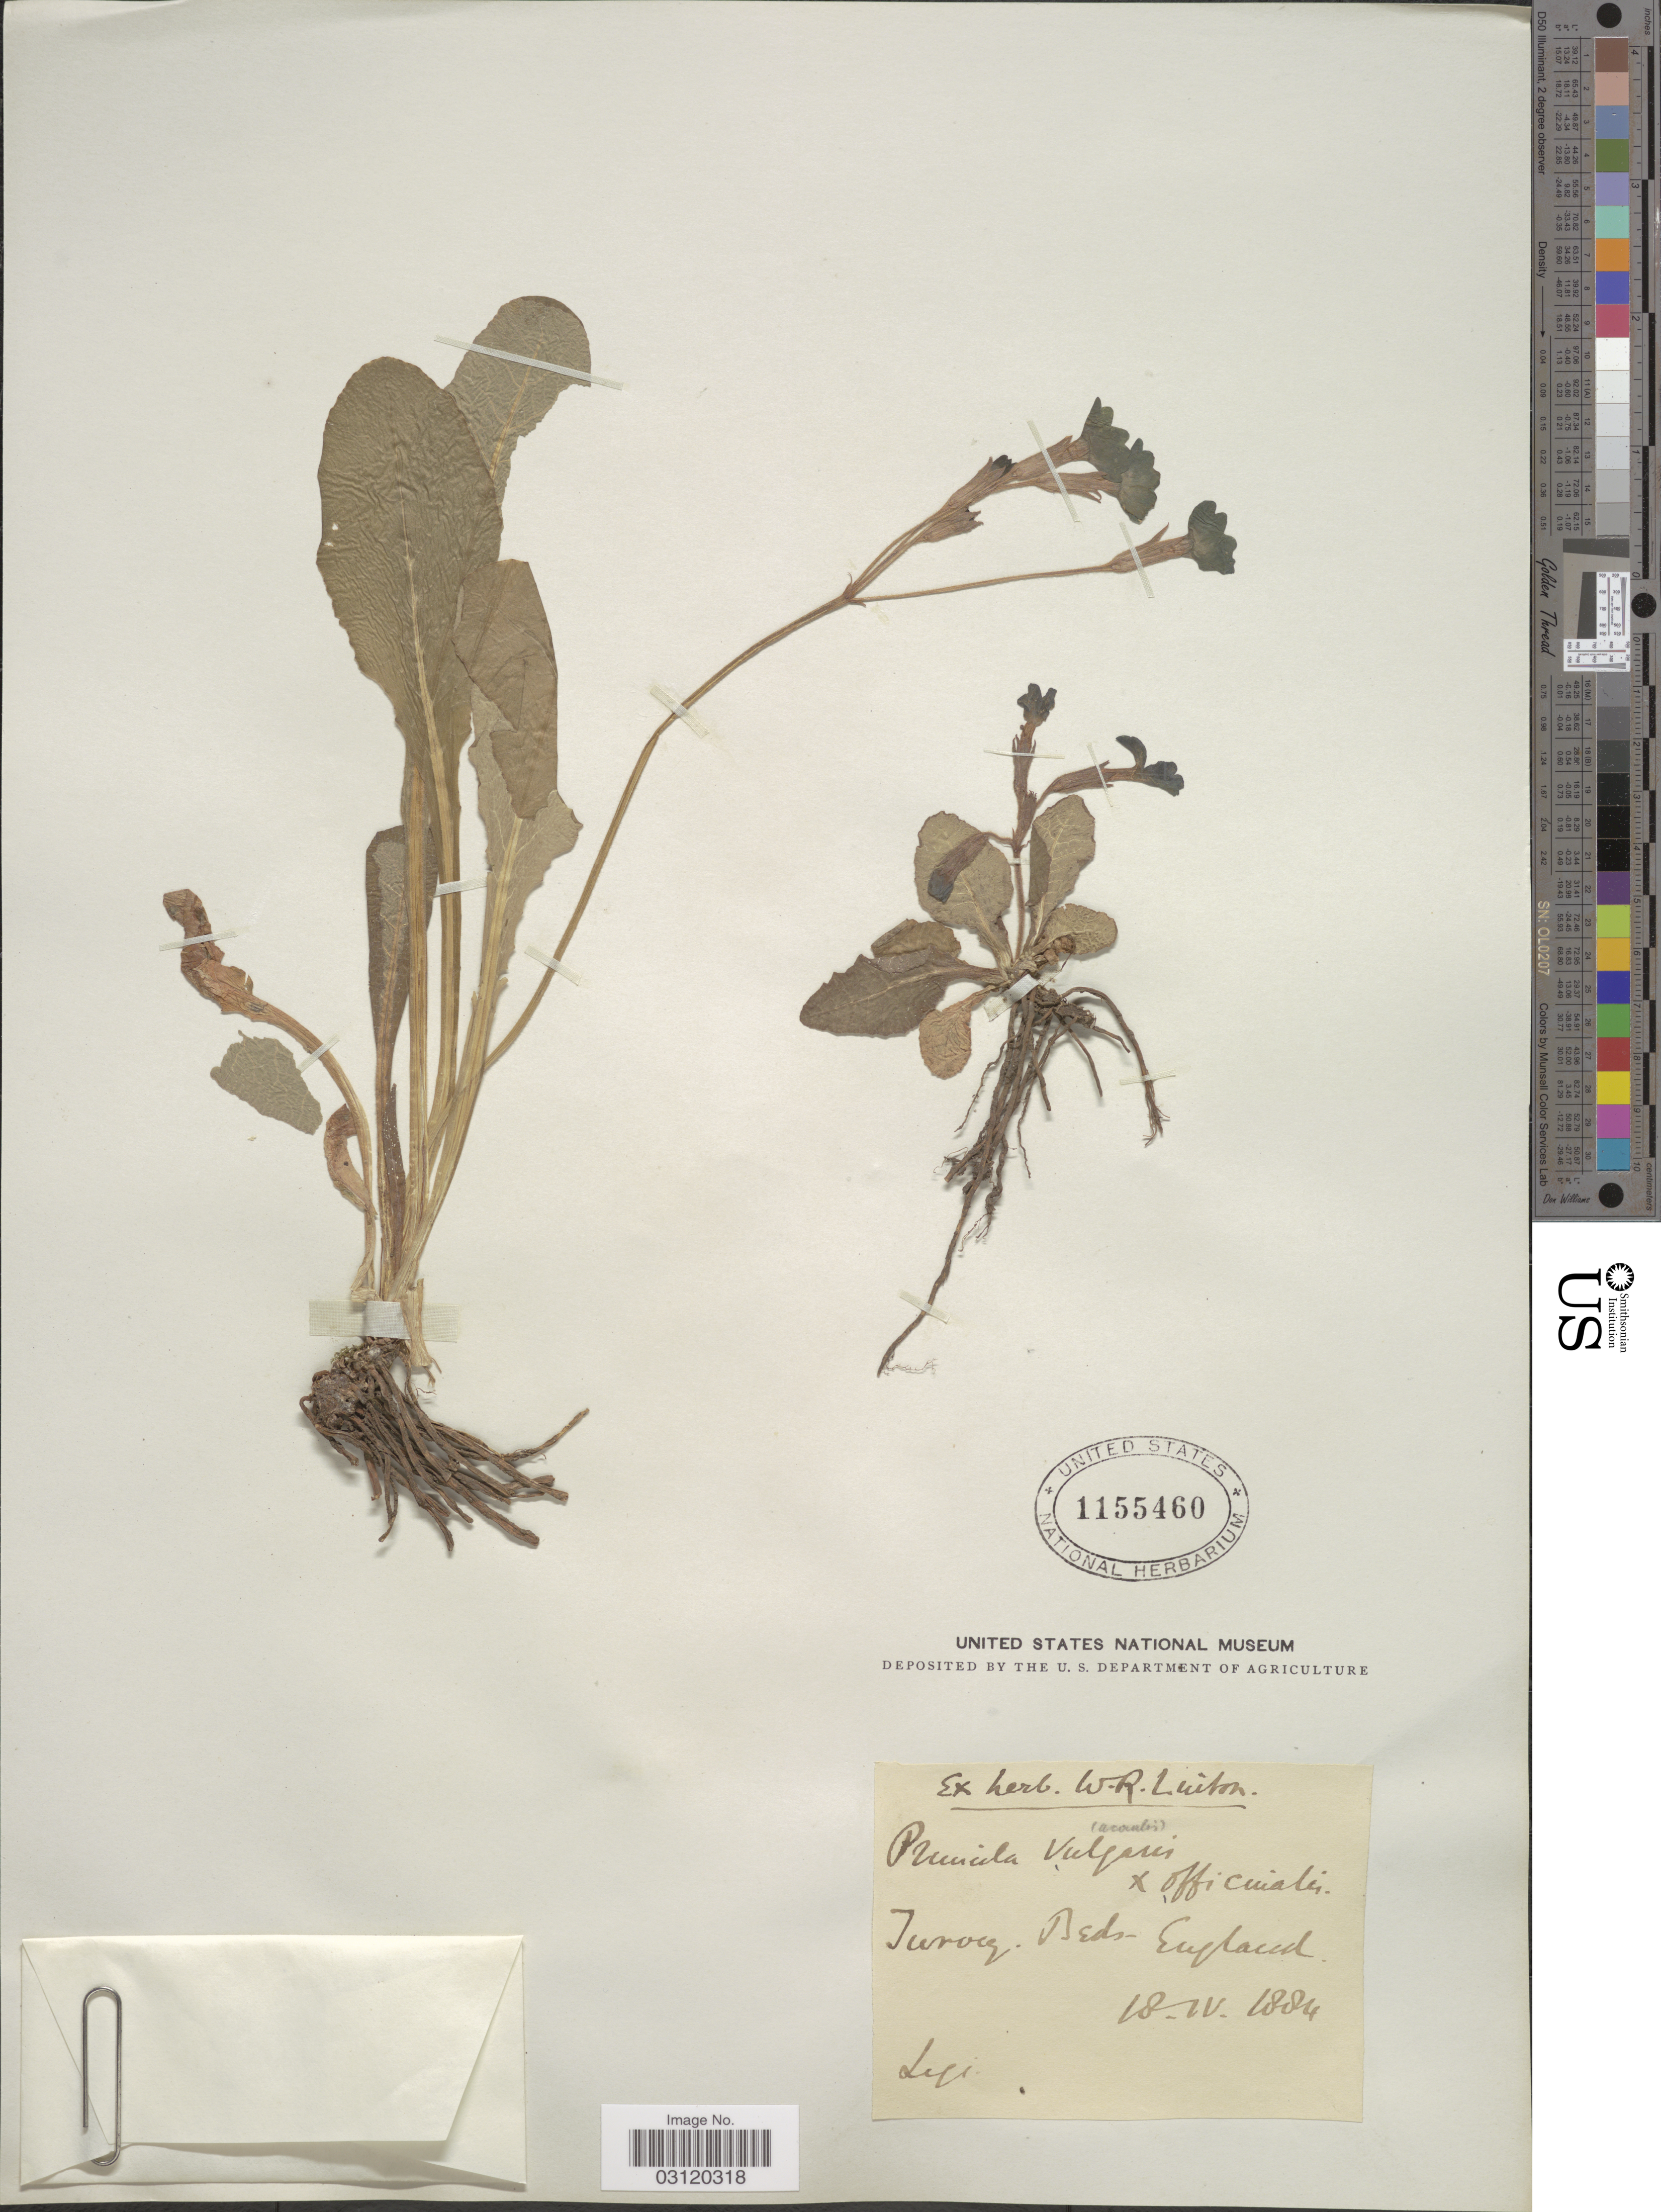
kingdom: Plantae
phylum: Tracheophyta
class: Magnoliopsida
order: Ericales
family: Primulaceae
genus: Primula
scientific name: Primula vulgaris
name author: Huds.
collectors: ex herb. W. R. Linton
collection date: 1884-04-18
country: United Kingdom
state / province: England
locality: Turvey, Beds-England.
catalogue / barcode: US 115460